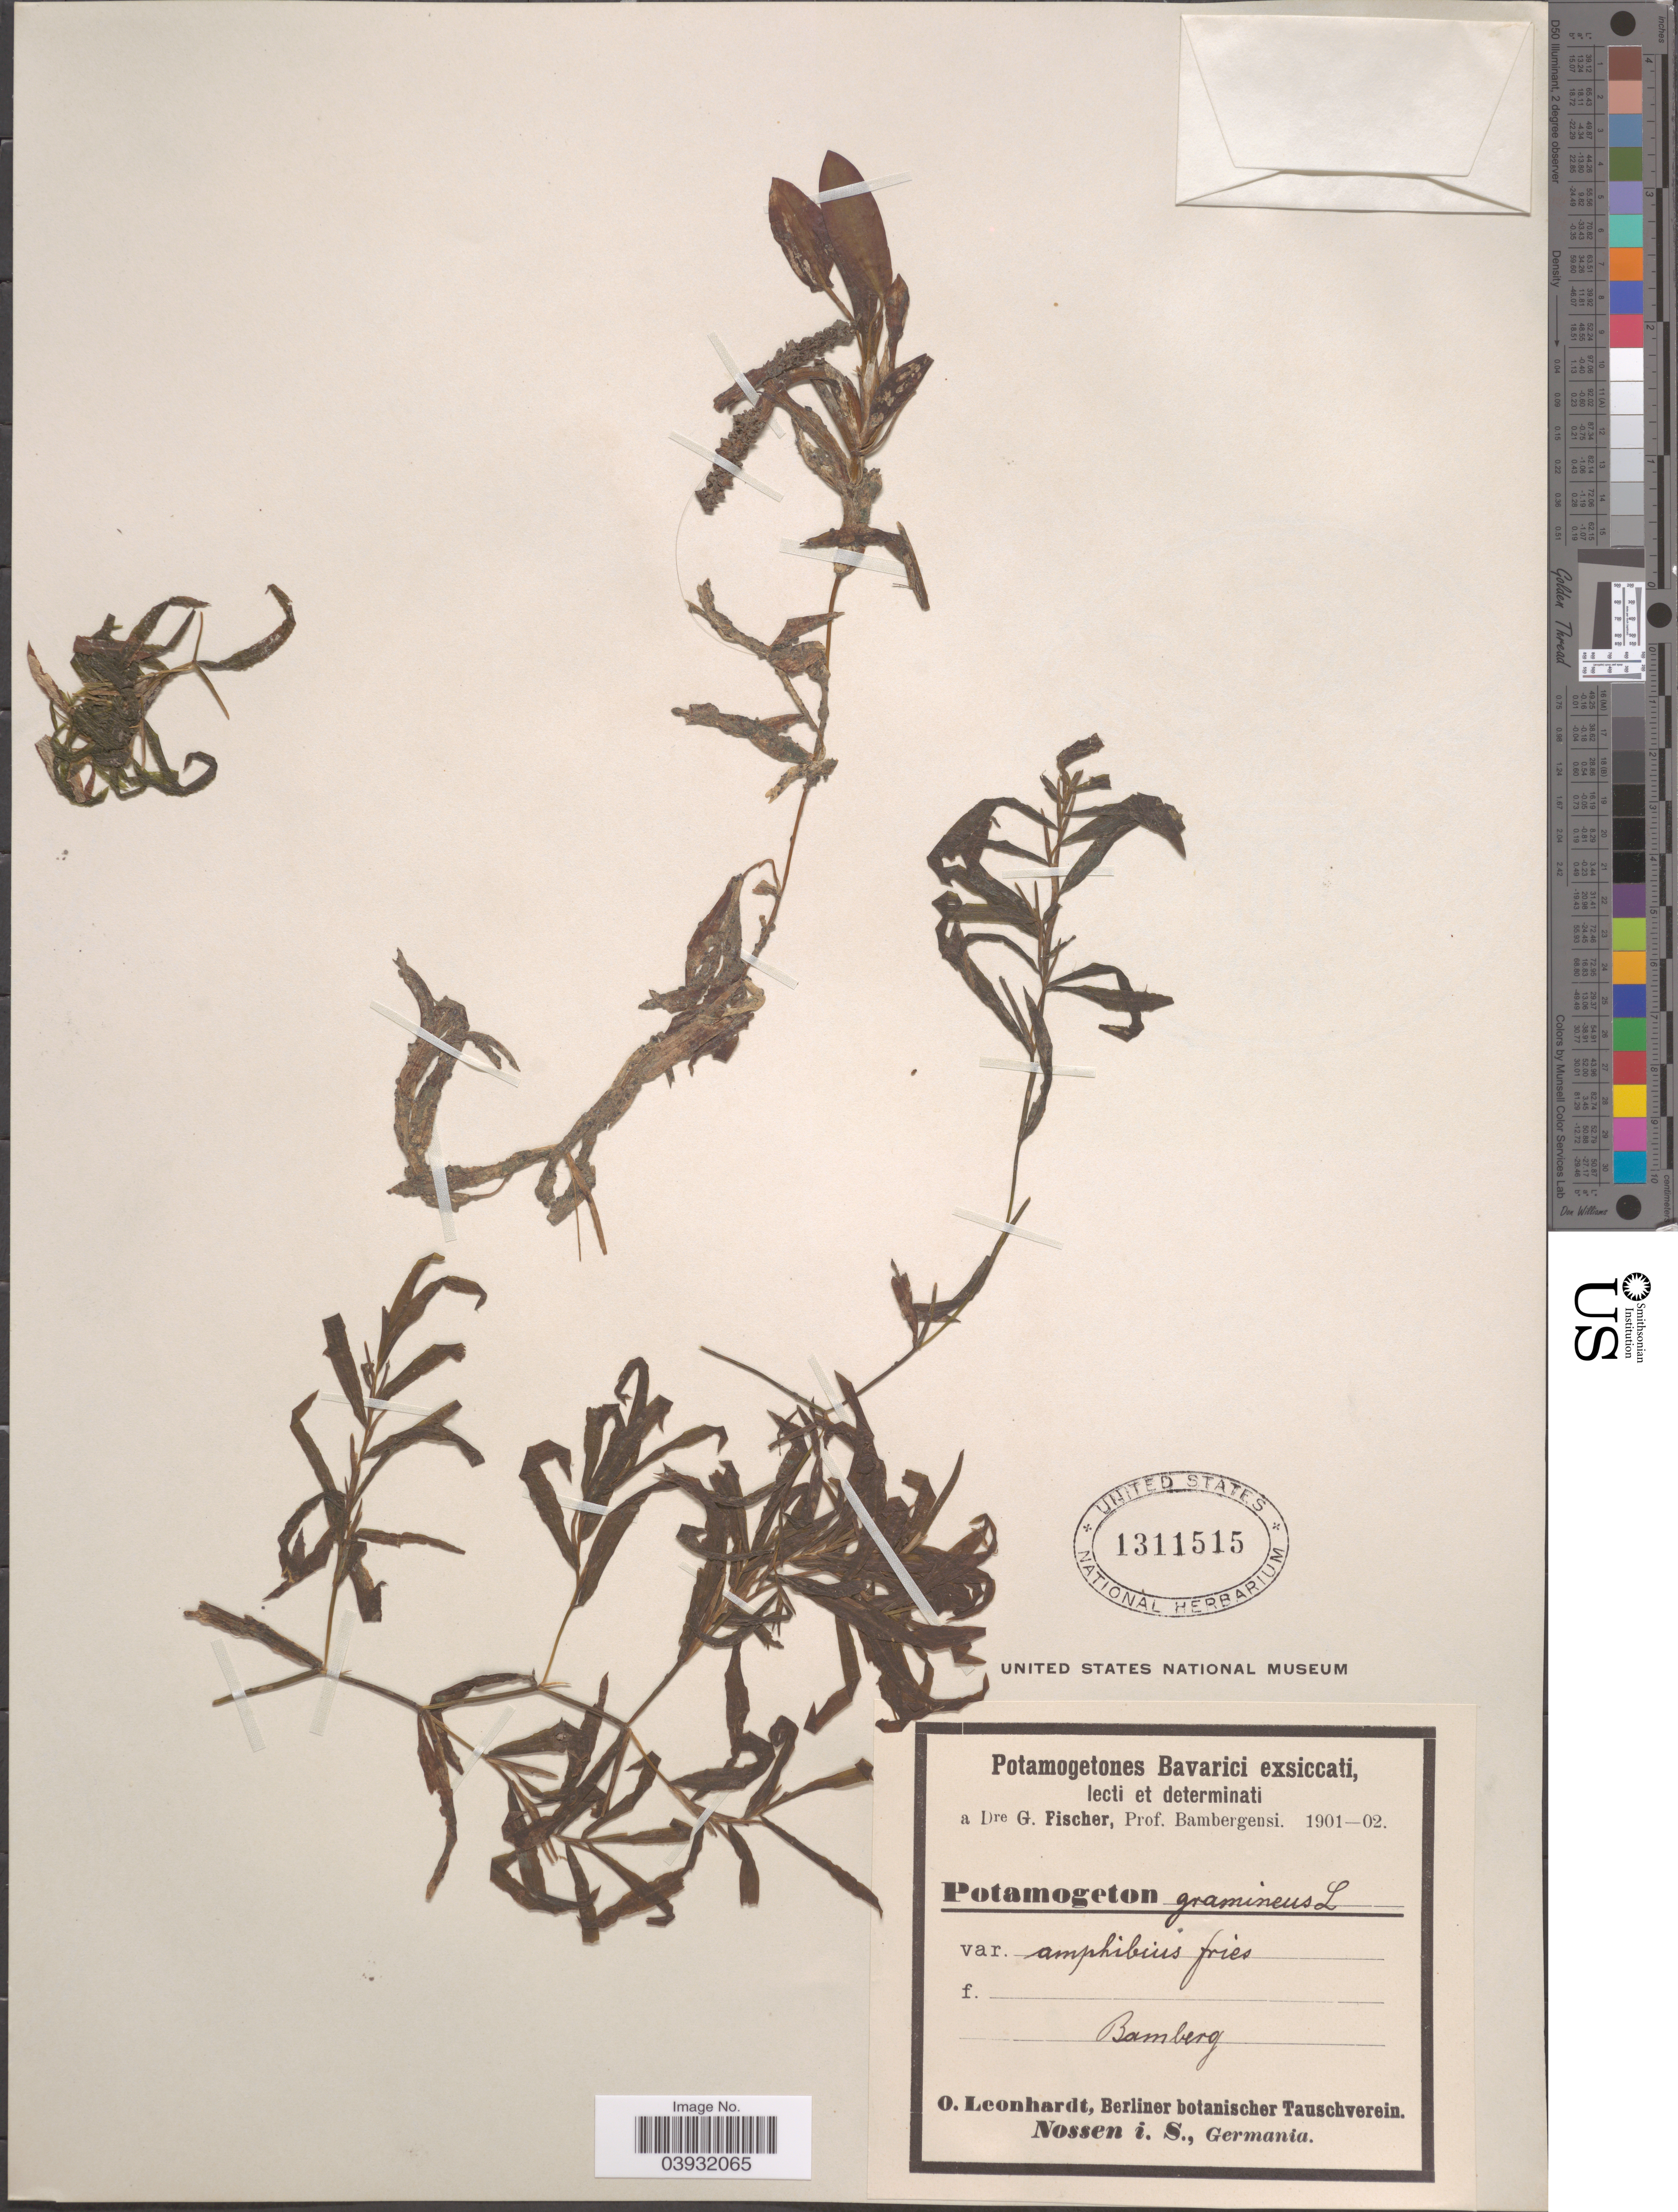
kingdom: Plantae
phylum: Tracheophyta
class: Liliopsida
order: Alismatales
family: Potamogetonaceae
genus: Potamogeton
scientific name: Potamogeton gramineus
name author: L.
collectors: G. Fischer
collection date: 1901/1902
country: Germany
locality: Bavarici. Bamberg.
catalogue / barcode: US 1311515